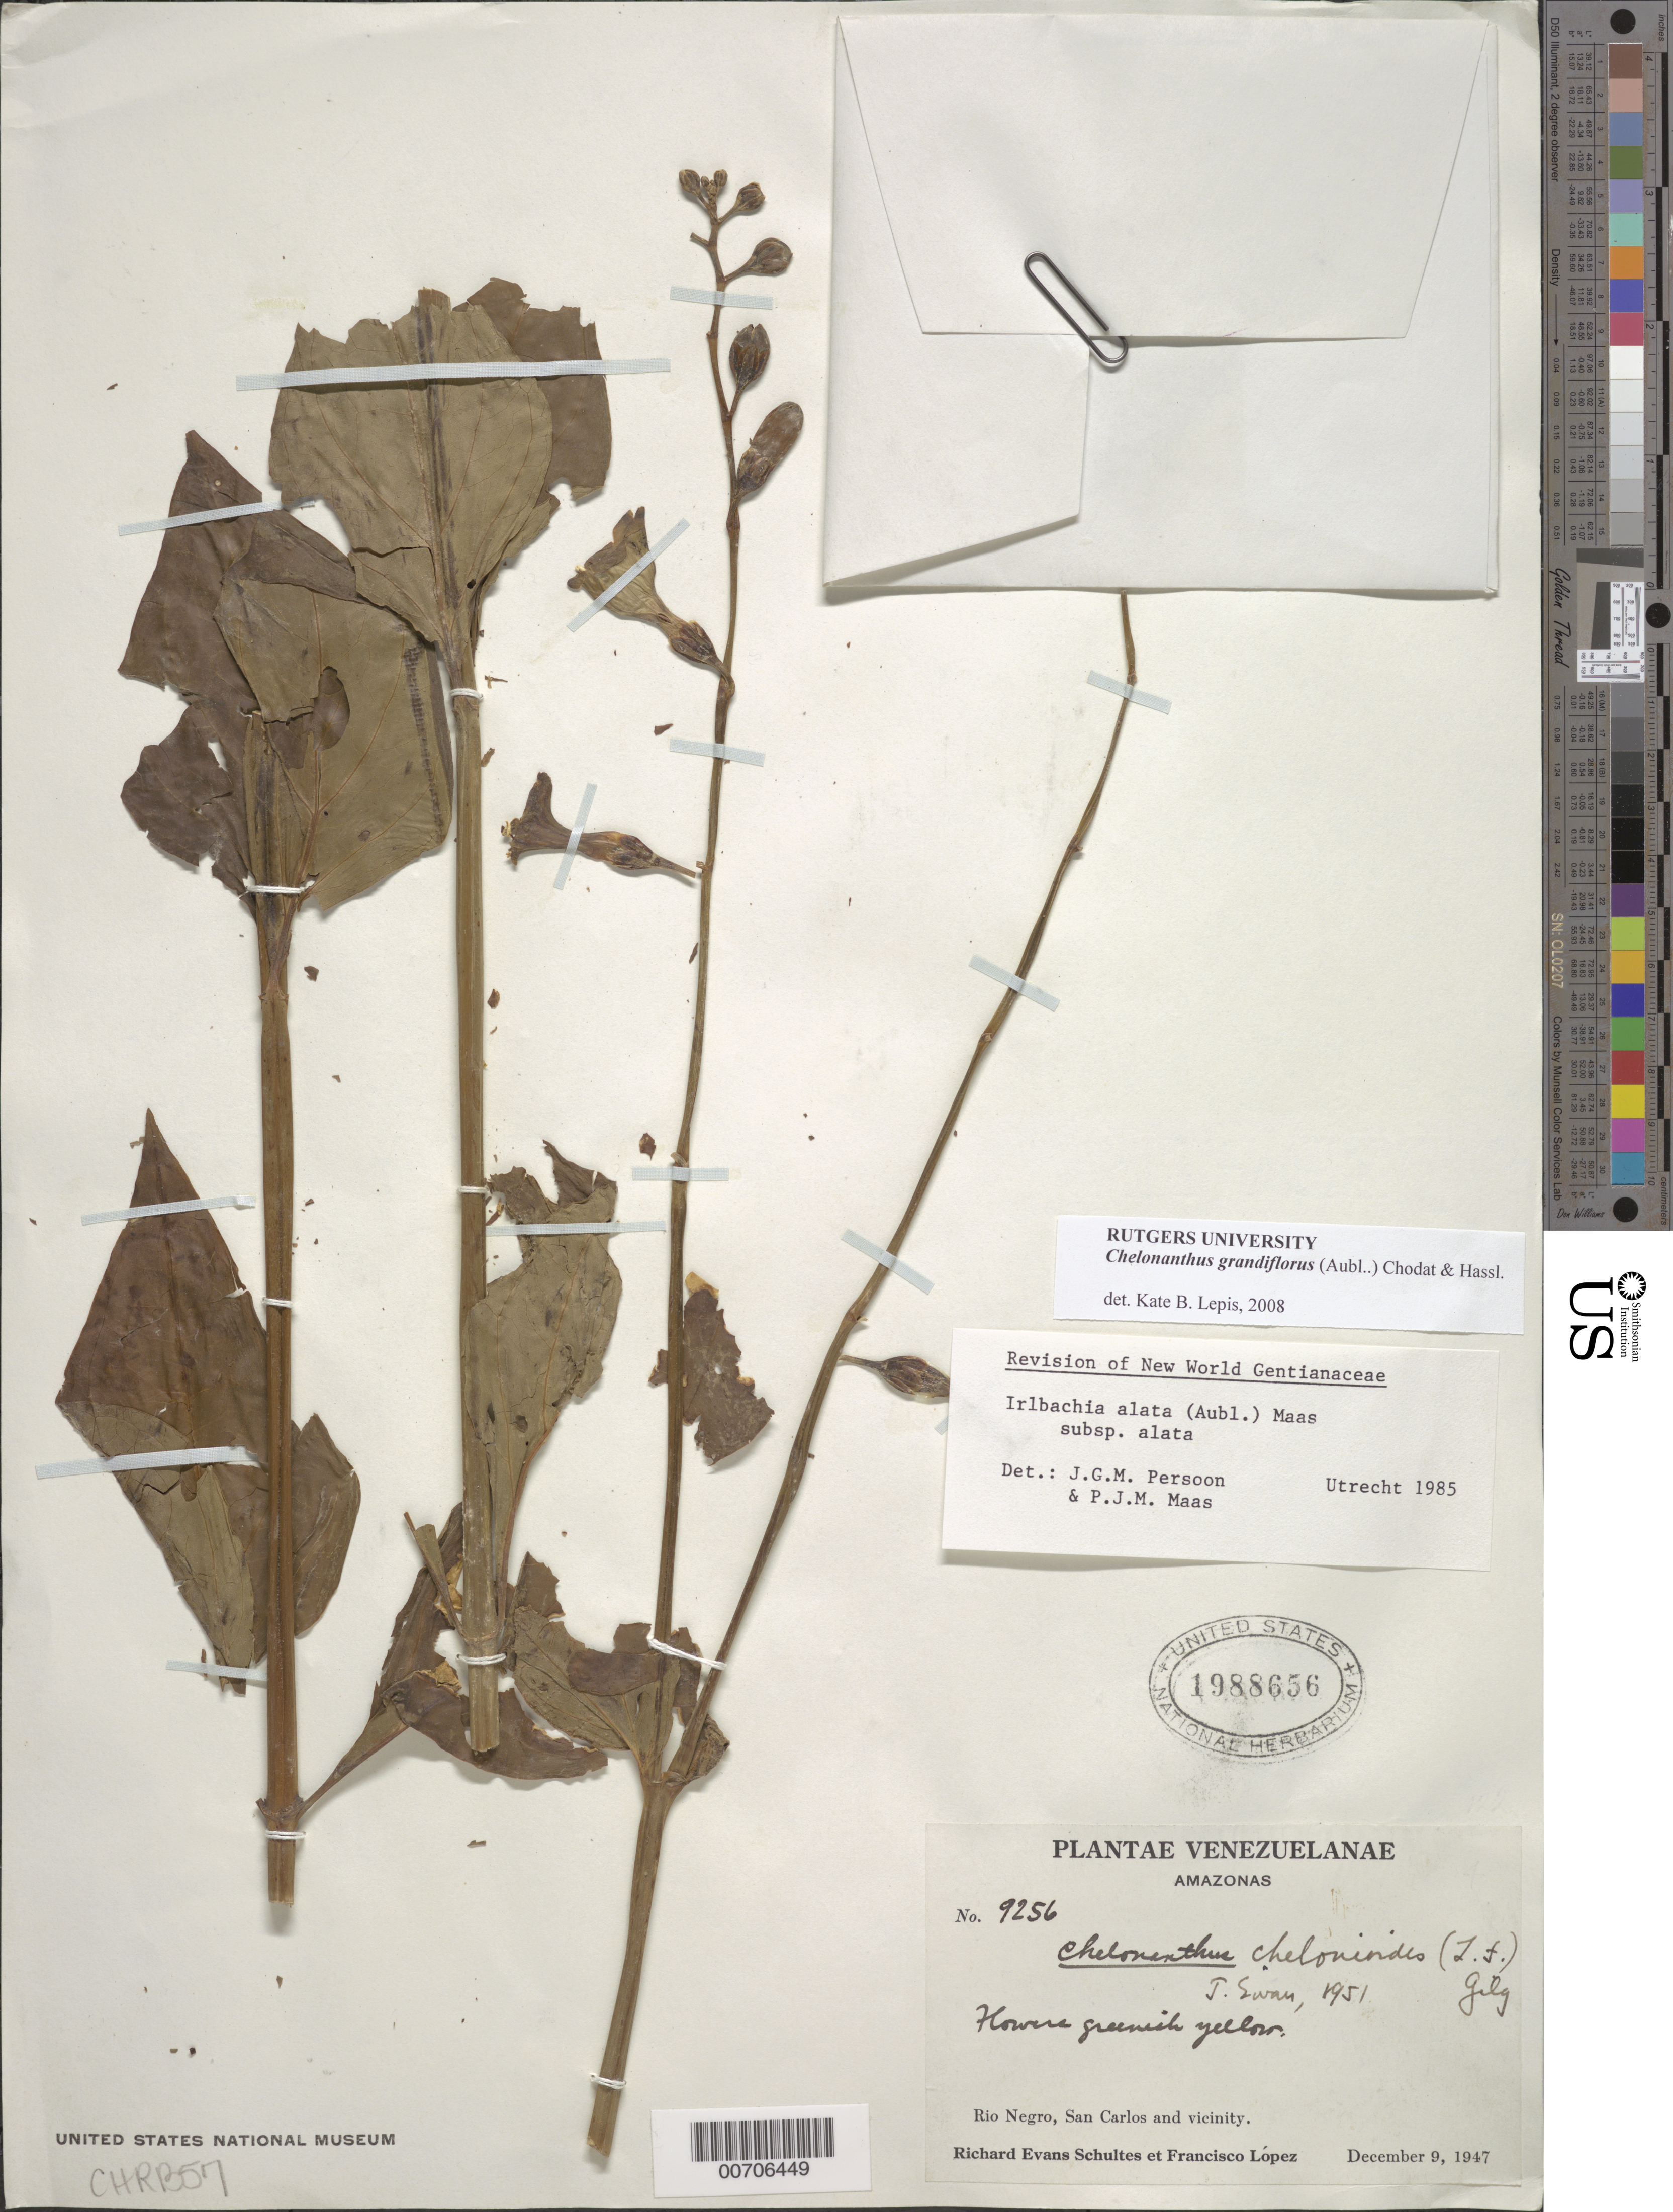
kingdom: Plantae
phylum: Tracheophyta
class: Magnoliopsida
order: Gentianales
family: Gentianaceae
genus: Chelonanthus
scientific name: Chelonanthus grandiflorus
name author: (Aubl.) Chodat & Hassl.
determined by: Lepis, Kate B.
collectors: R. E. Schultes & F. Lopéz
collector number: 9256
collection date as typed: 9-Dec-47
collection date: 1947-12-09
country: Venezuela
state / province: Amazonas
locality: San Carlos and vicinity, Río Negro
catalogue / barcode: US 1988656